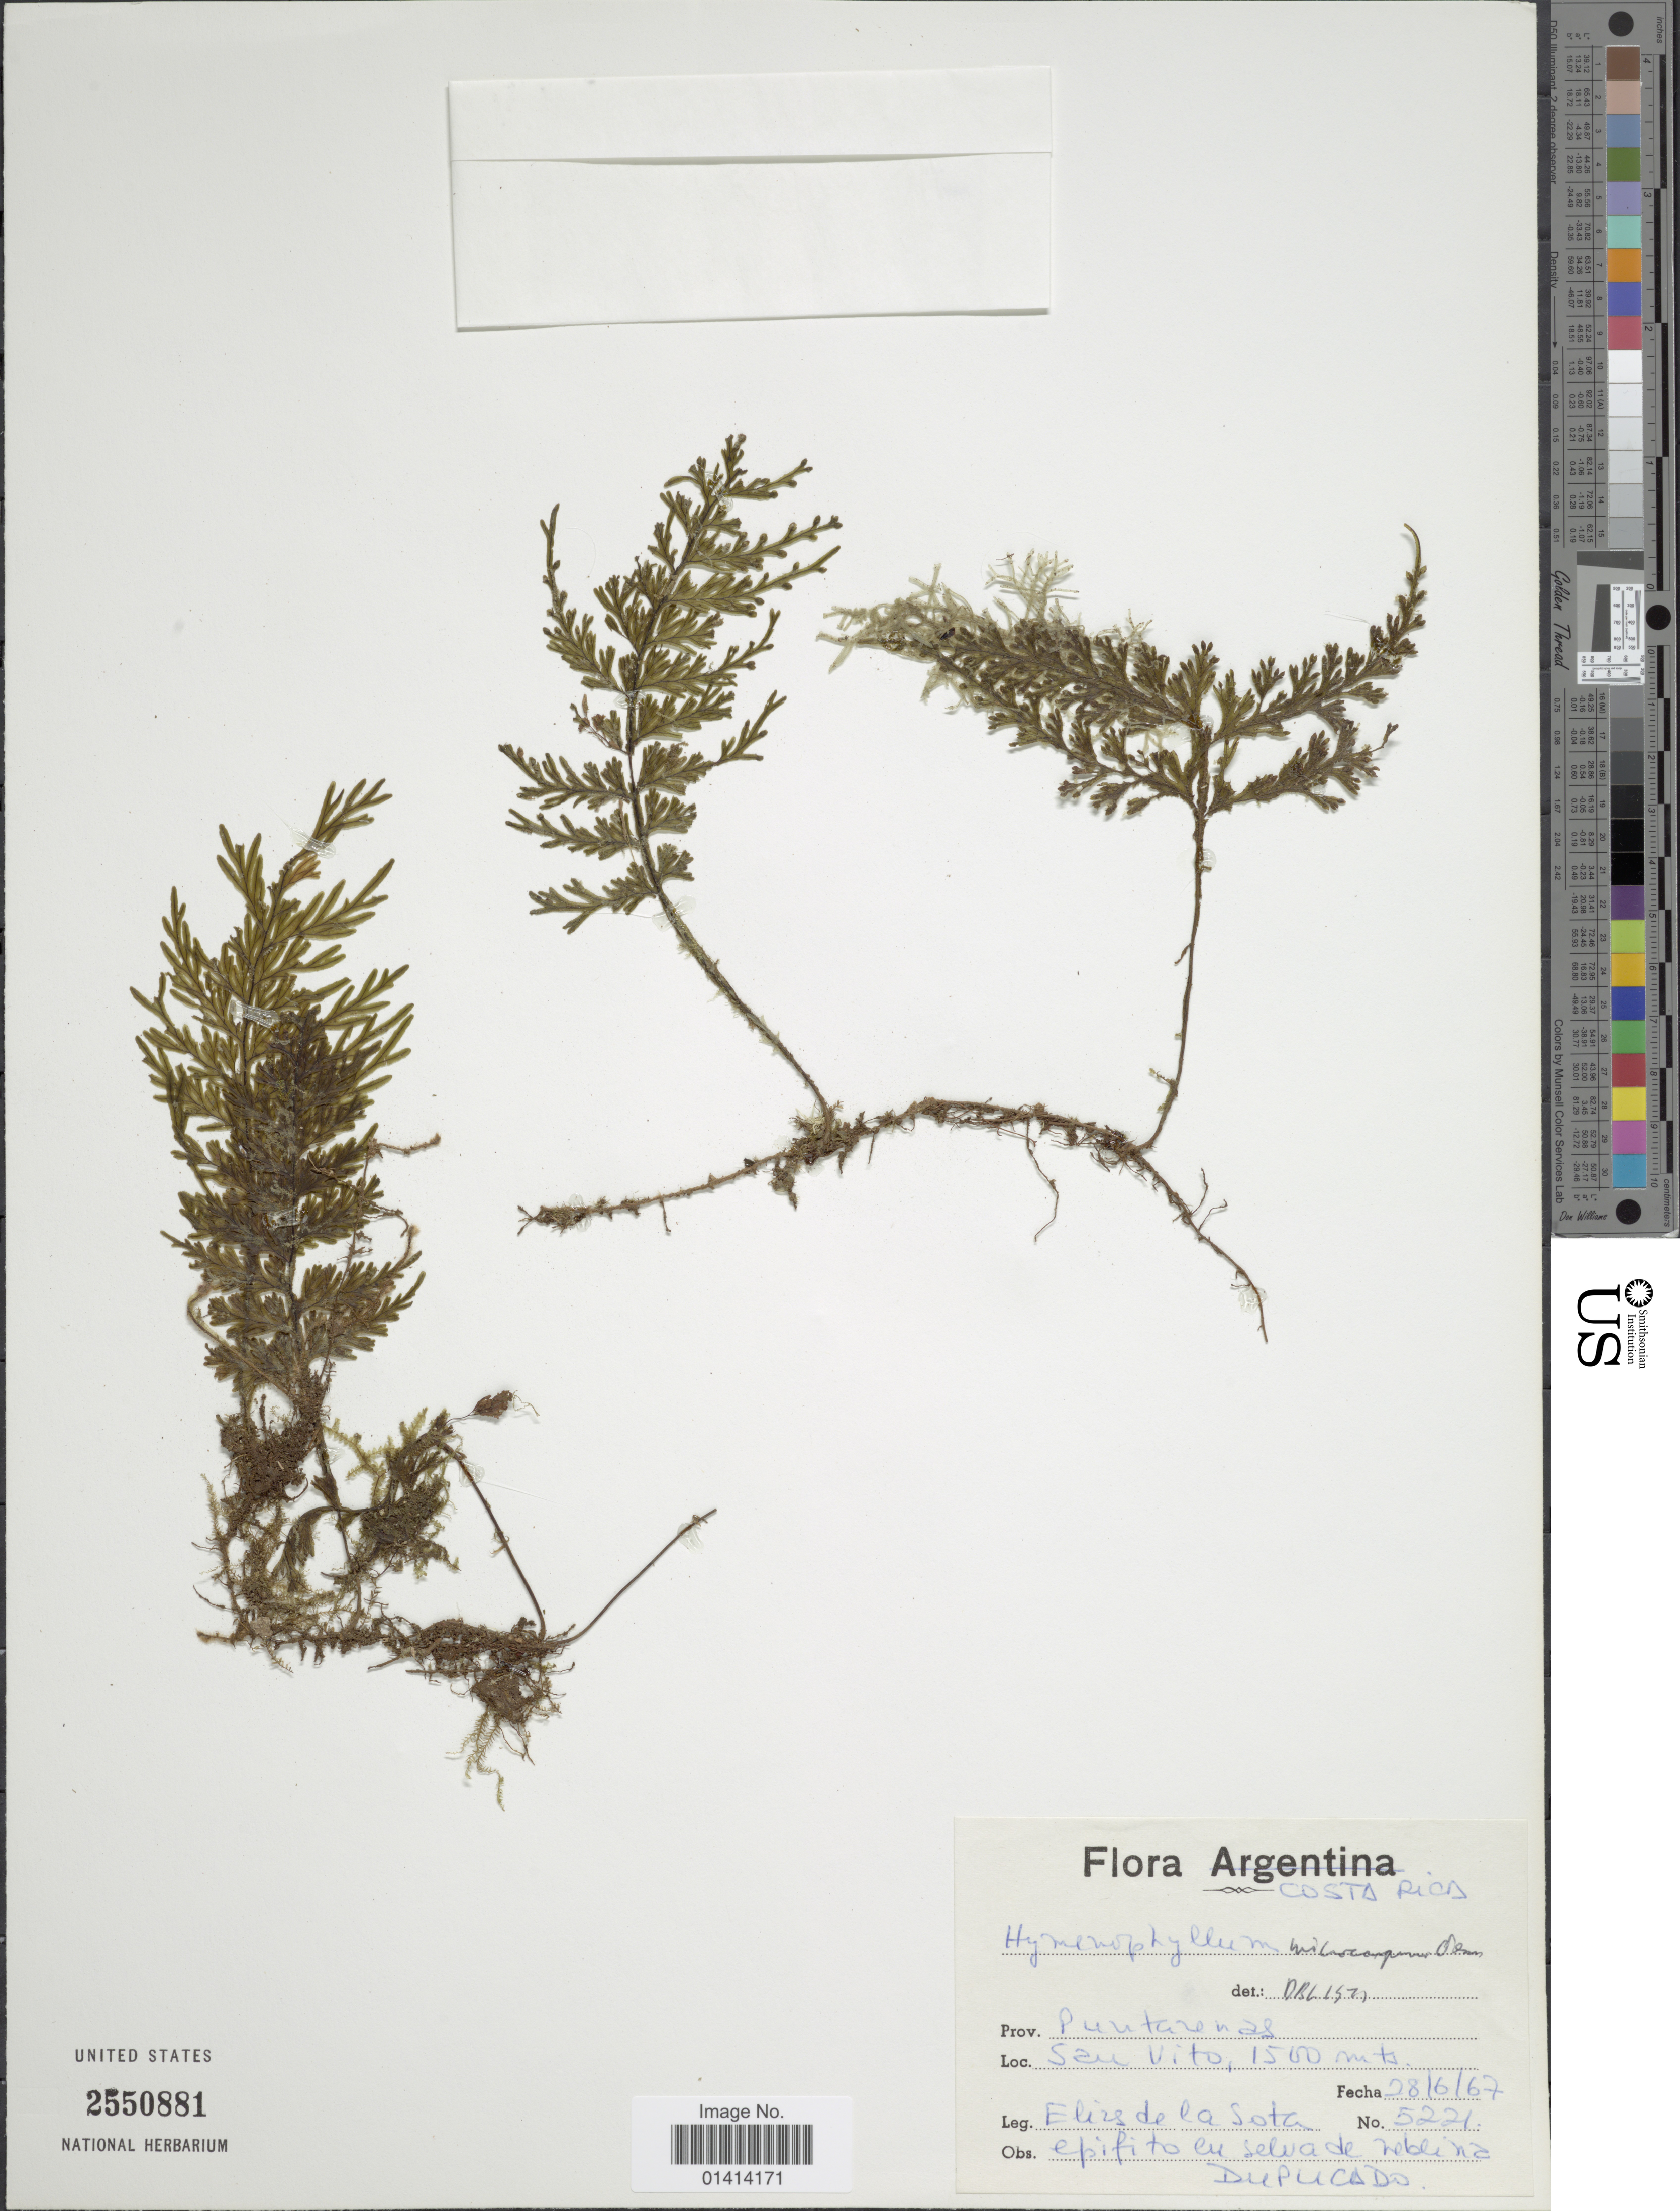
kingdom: Plantae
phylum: Tracheophyta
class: Polypodiopsida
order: Hymenophyllales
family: Hymenophyllaceae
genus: Hymenophyllum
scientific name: Hymenophyllum microcarpum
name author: (Desv.) Lellinger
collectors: E. R. de la Sota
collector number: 5221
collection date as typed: Transcribed d/m/y: 28/6/67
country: Costa Rica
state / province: Puntarenas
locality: San Vito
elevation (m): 1500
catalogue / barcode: US 2550881